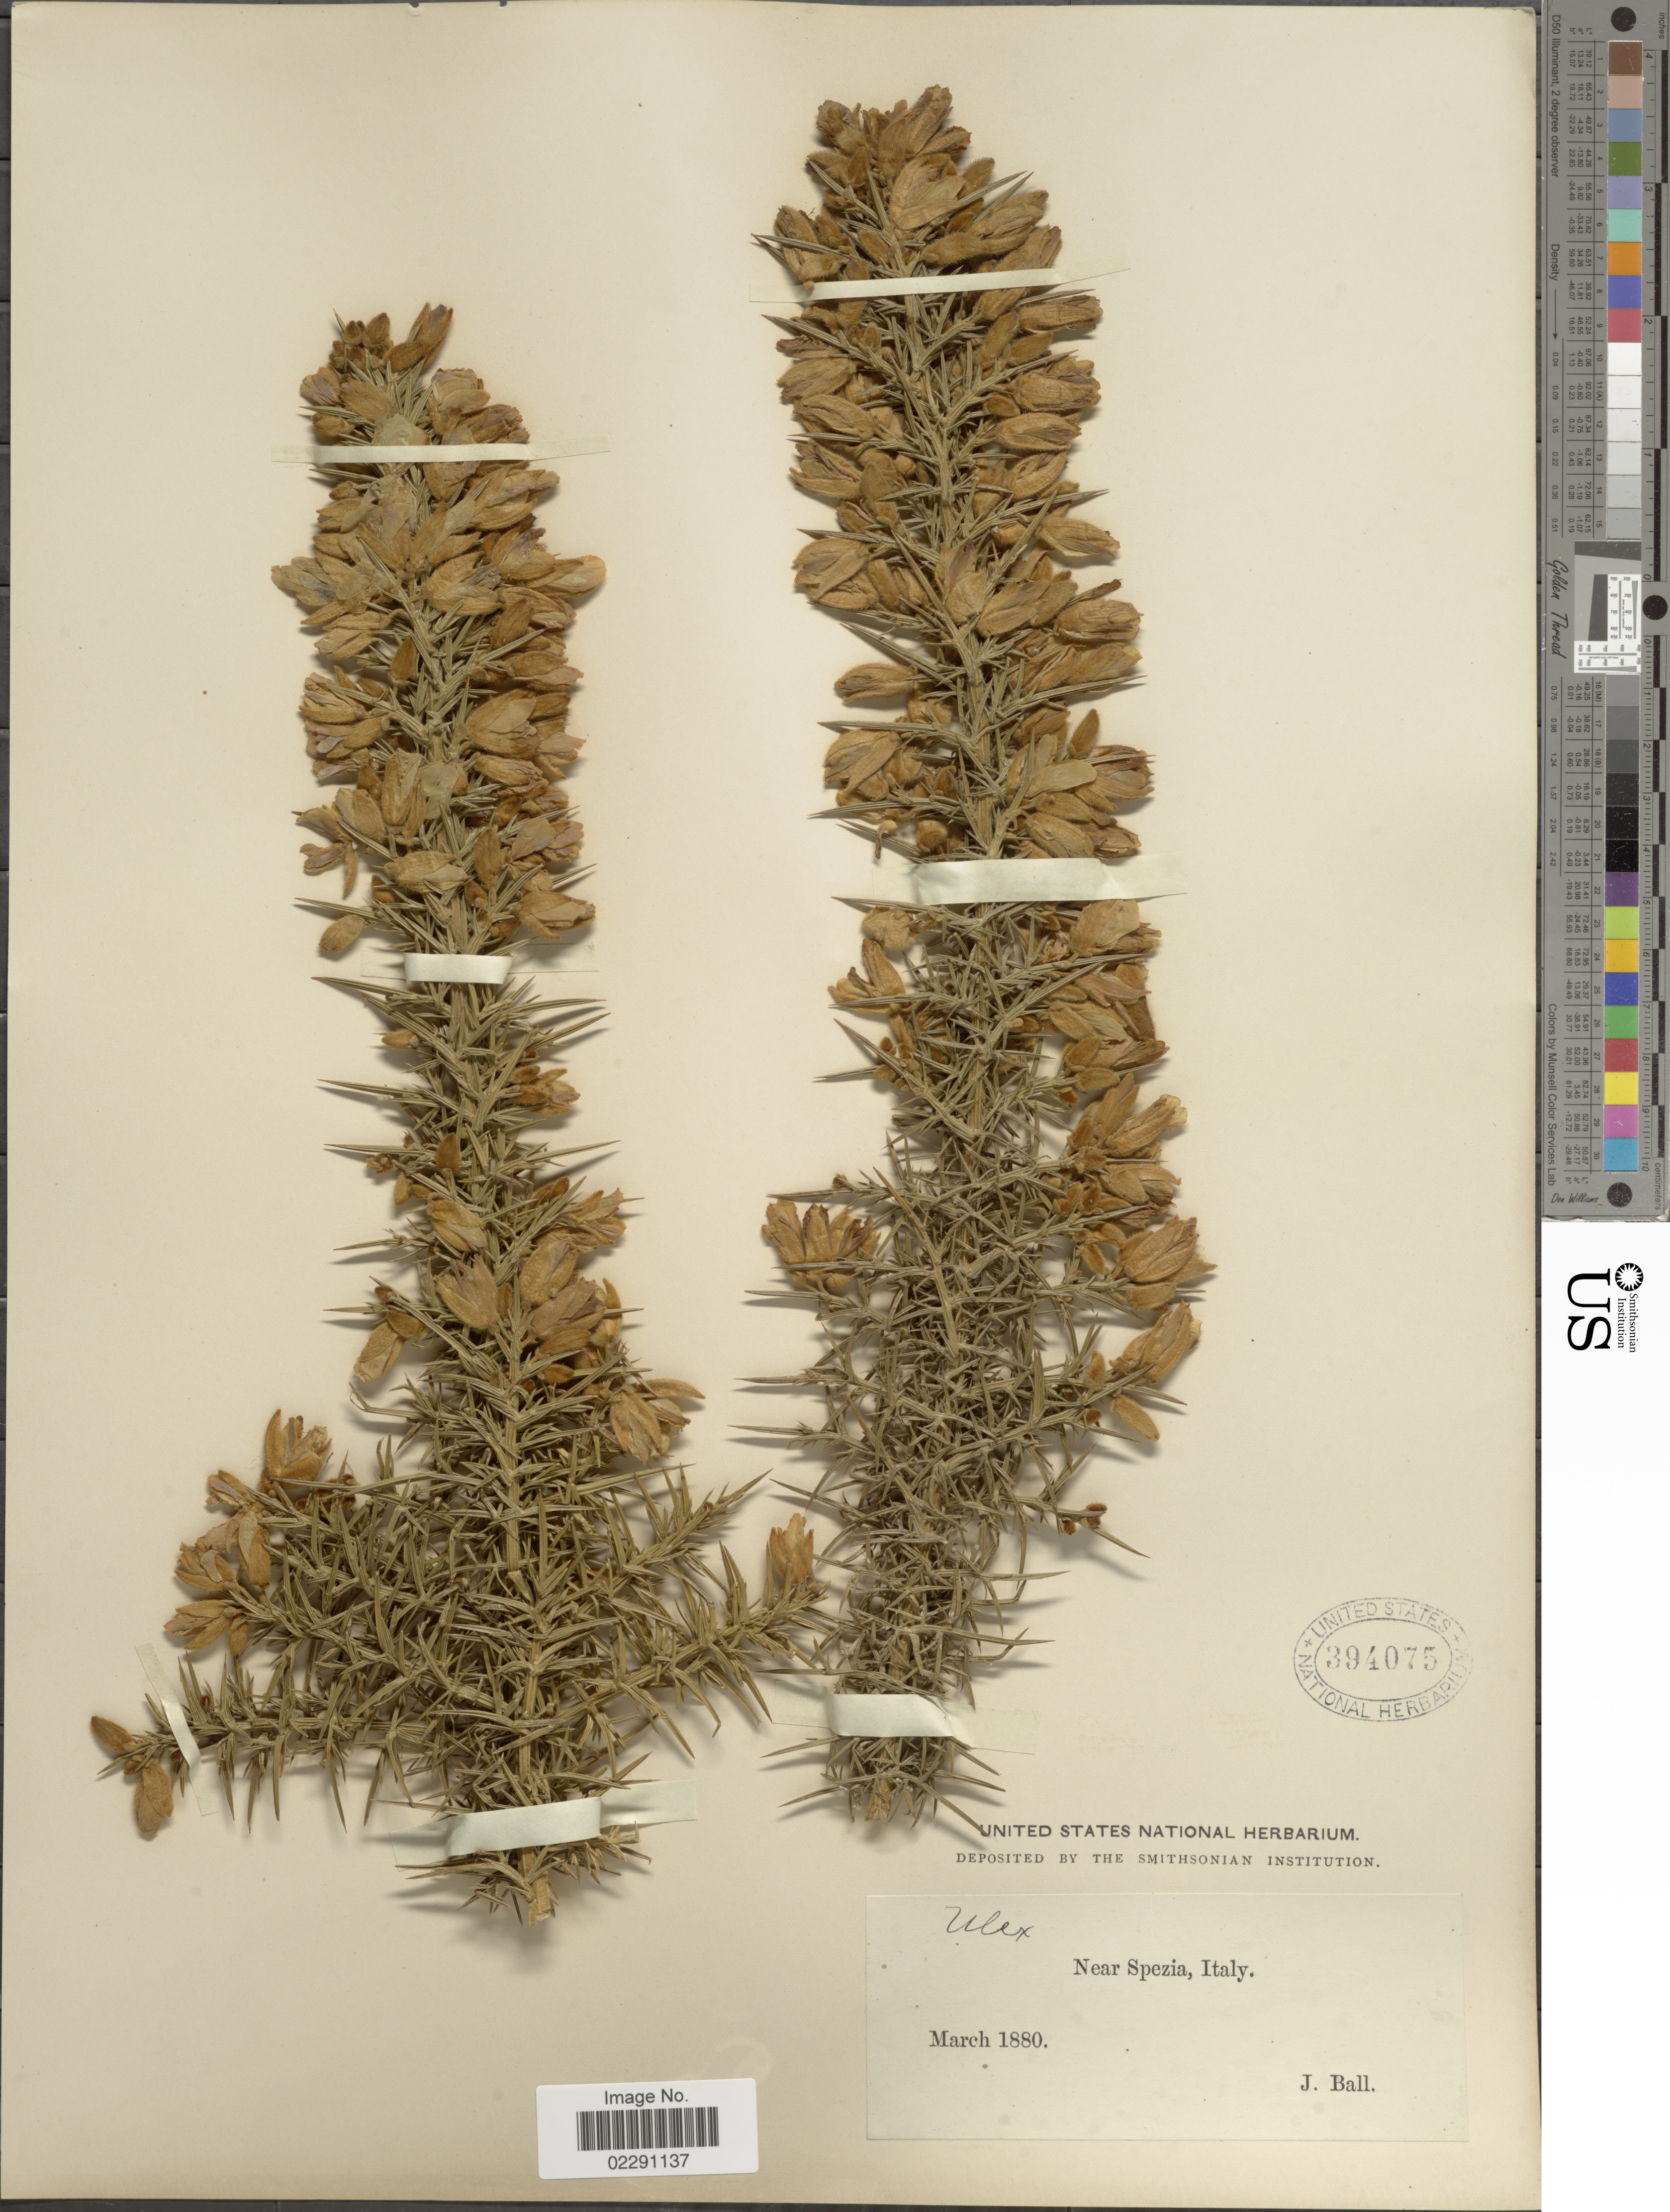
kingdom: Plantae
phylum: Tracheophyta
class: Magnoliopsida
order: Fabales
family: Fabaceae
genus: Ulex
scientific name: Ulex sp.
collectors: J. Ball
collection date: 1880-03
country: Italy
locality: Near Spezia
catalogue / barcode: US 394075